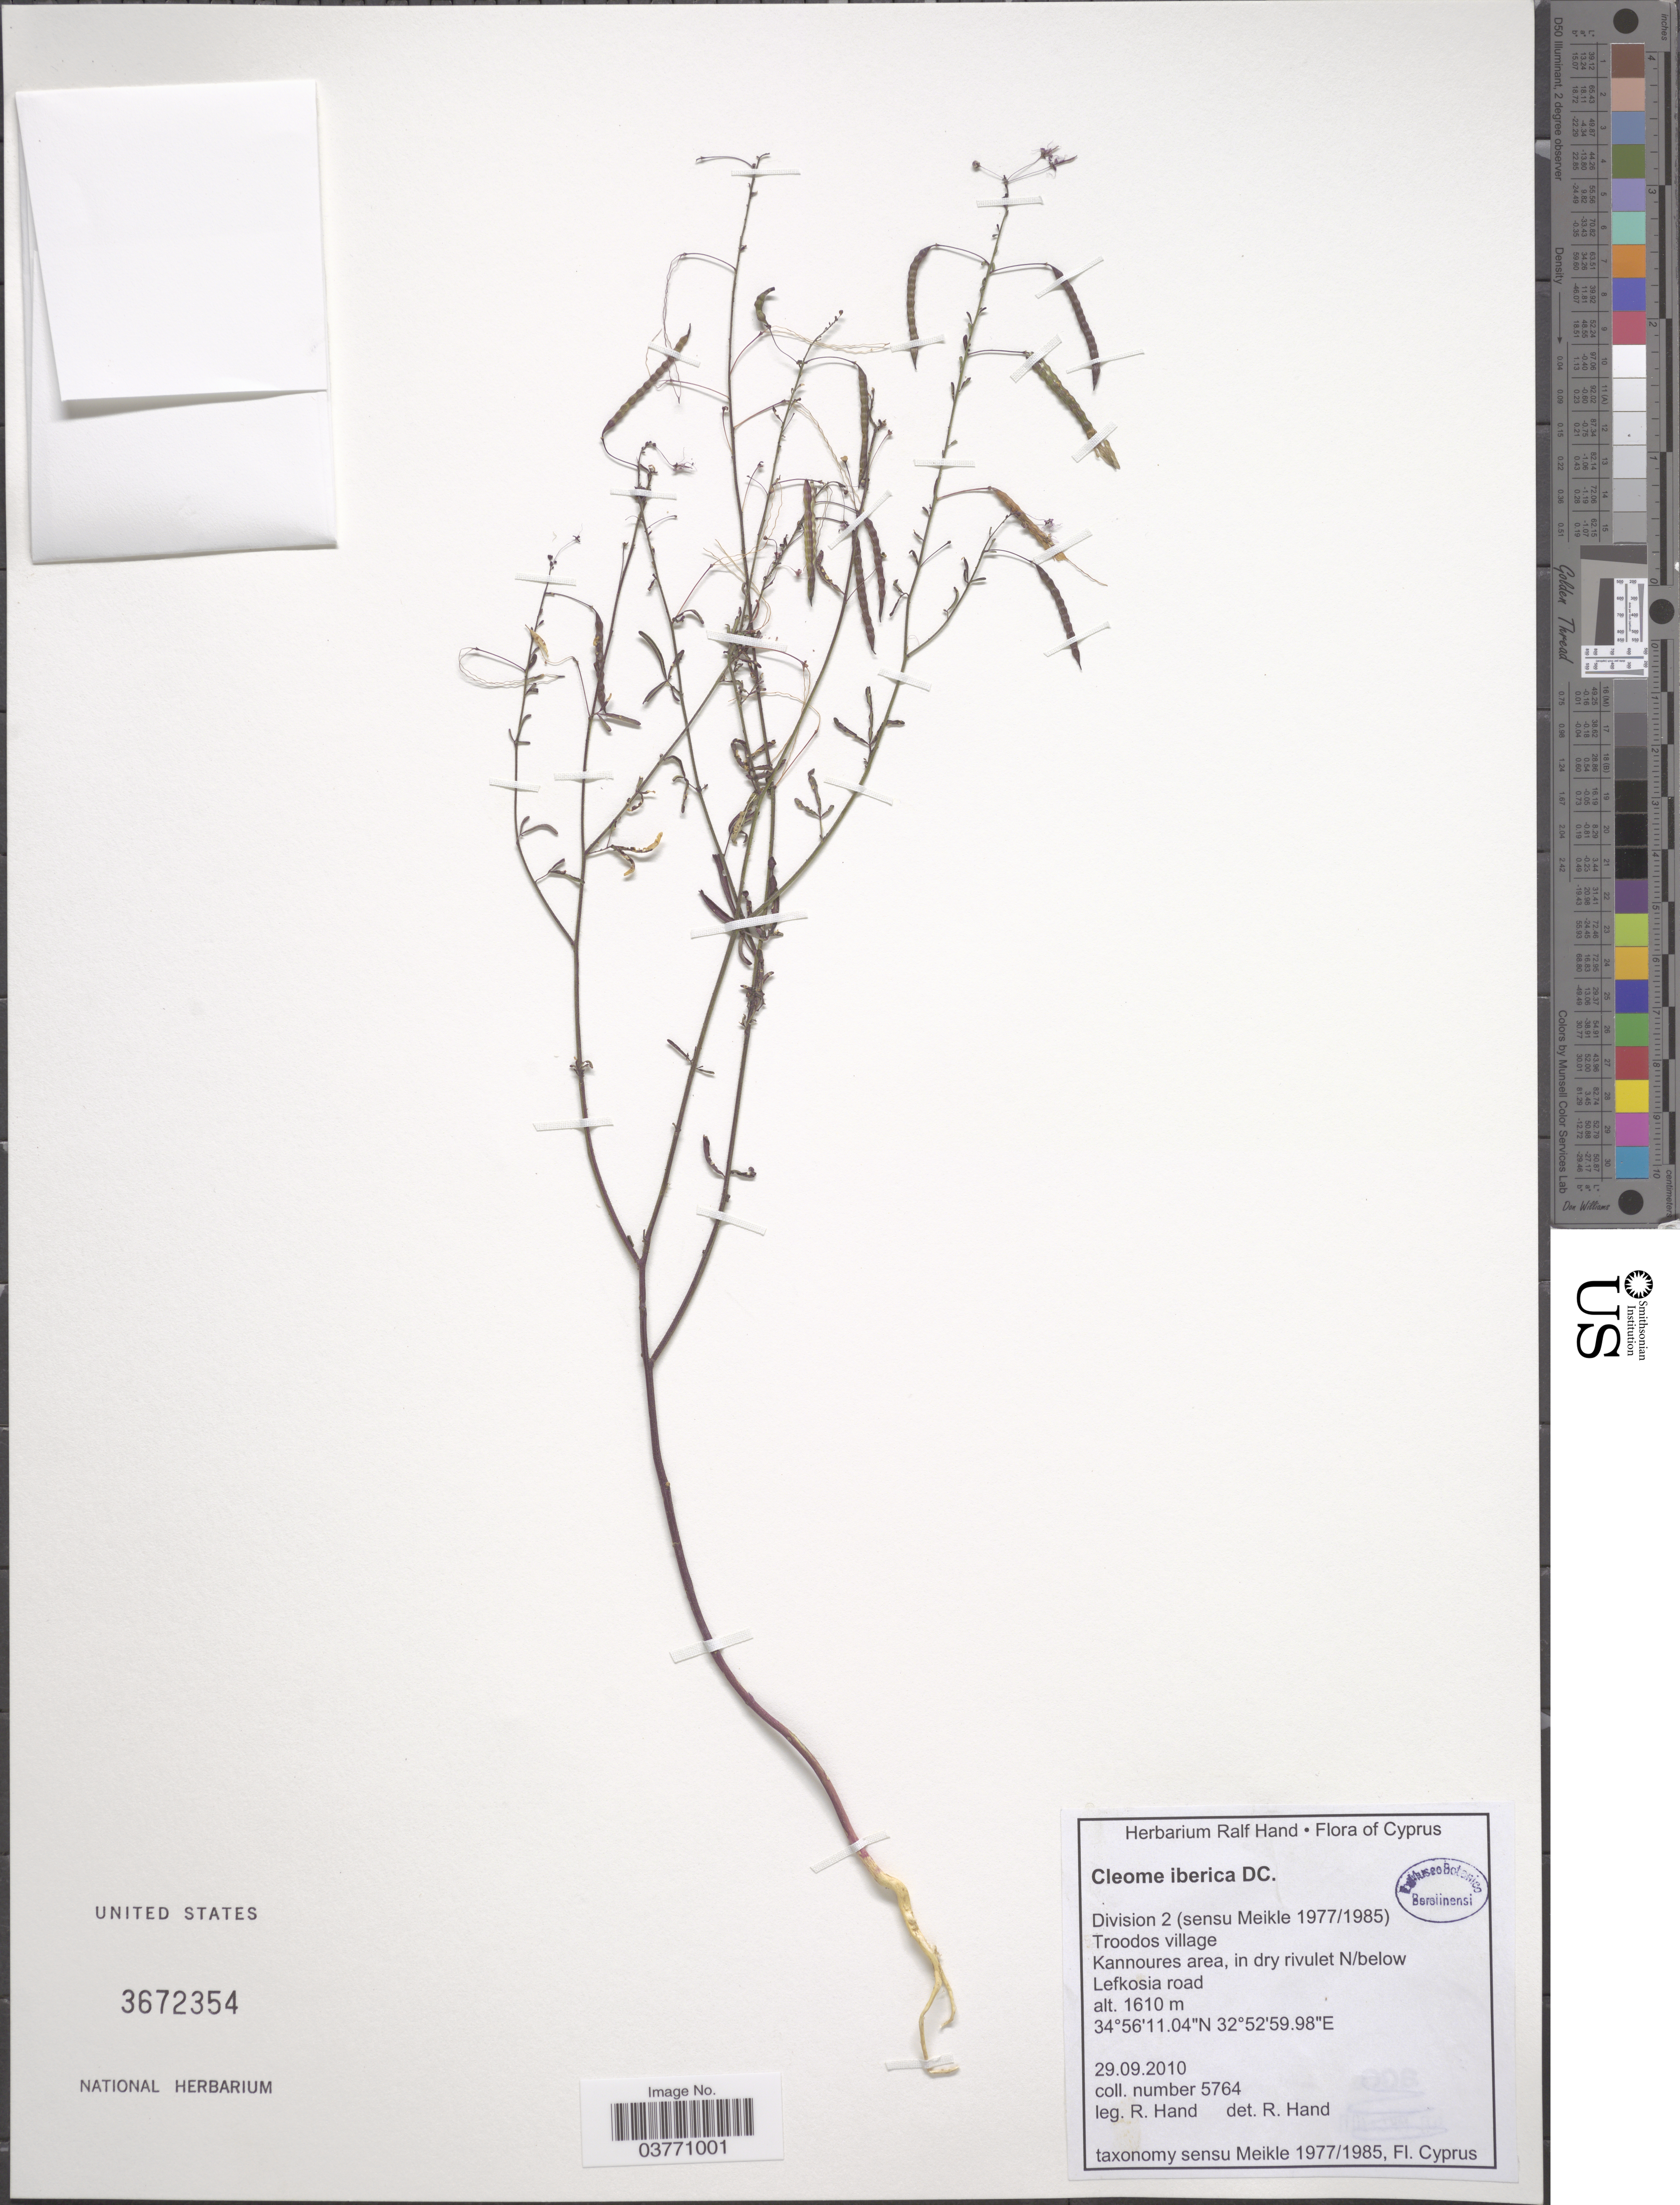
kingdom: Plantae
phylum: Tracheophyta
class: Magnoliopsida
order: Brassicales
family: Cleomaceae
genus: Cleome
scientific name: Cleome iberica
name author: DC.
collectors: R. Hand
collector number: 5764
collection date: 2010-09-29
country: Cyprus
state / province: Lefkosía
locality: Division 2 (sensu Meikle 1977/1985) [unsure placement]. Troodos village. Kannoures area, in dry rivulet N/below Lefkosia road.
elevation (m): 1610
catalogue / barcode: US 3672354